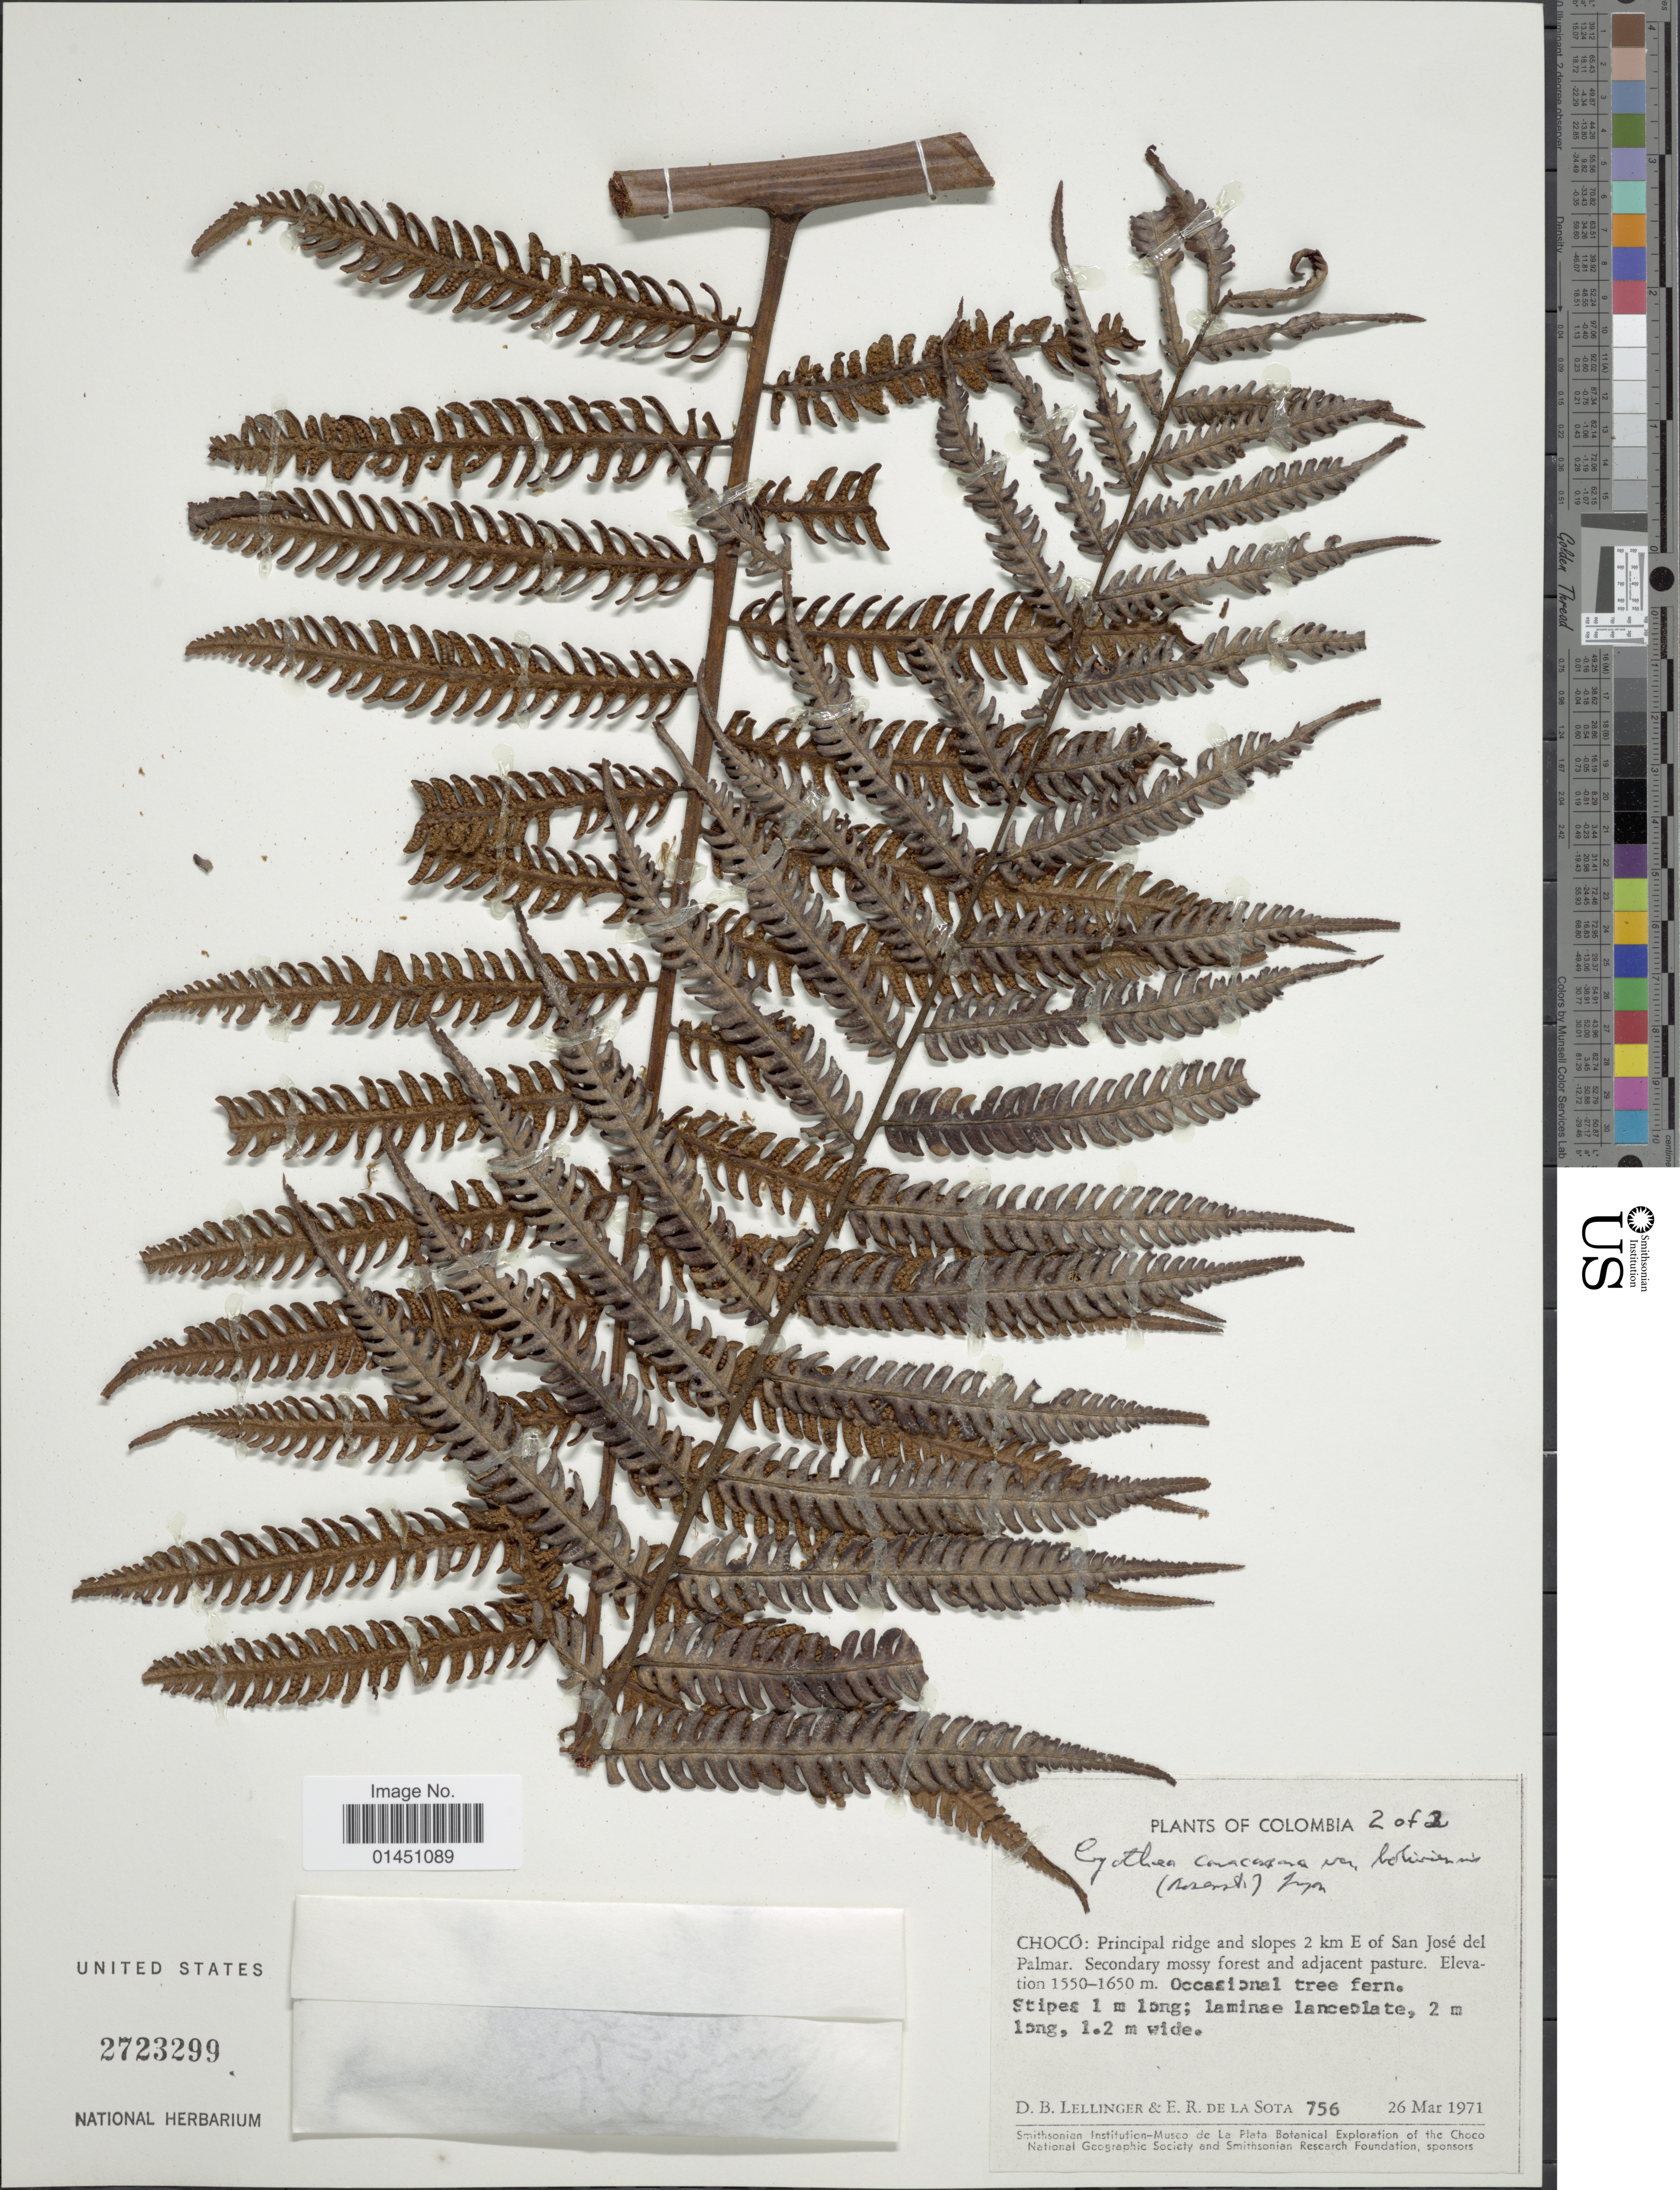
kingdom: Plantae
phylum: Tracheophyta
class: Polypodiopsida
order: Cyatheales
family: Cyatheaceae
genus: Cyathea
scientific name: Cyathea caracasana var. boliviensis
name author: (Rosenst.) R.M. Tryon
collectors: D. B. Lellinger & E. R. de la Sota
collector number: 756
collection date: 1971-03-26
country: Colombia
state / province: Chocó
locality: Principal ridge and slopes 2 km E of San Jose del Palmar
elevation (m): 1550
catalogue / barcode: US 2723299